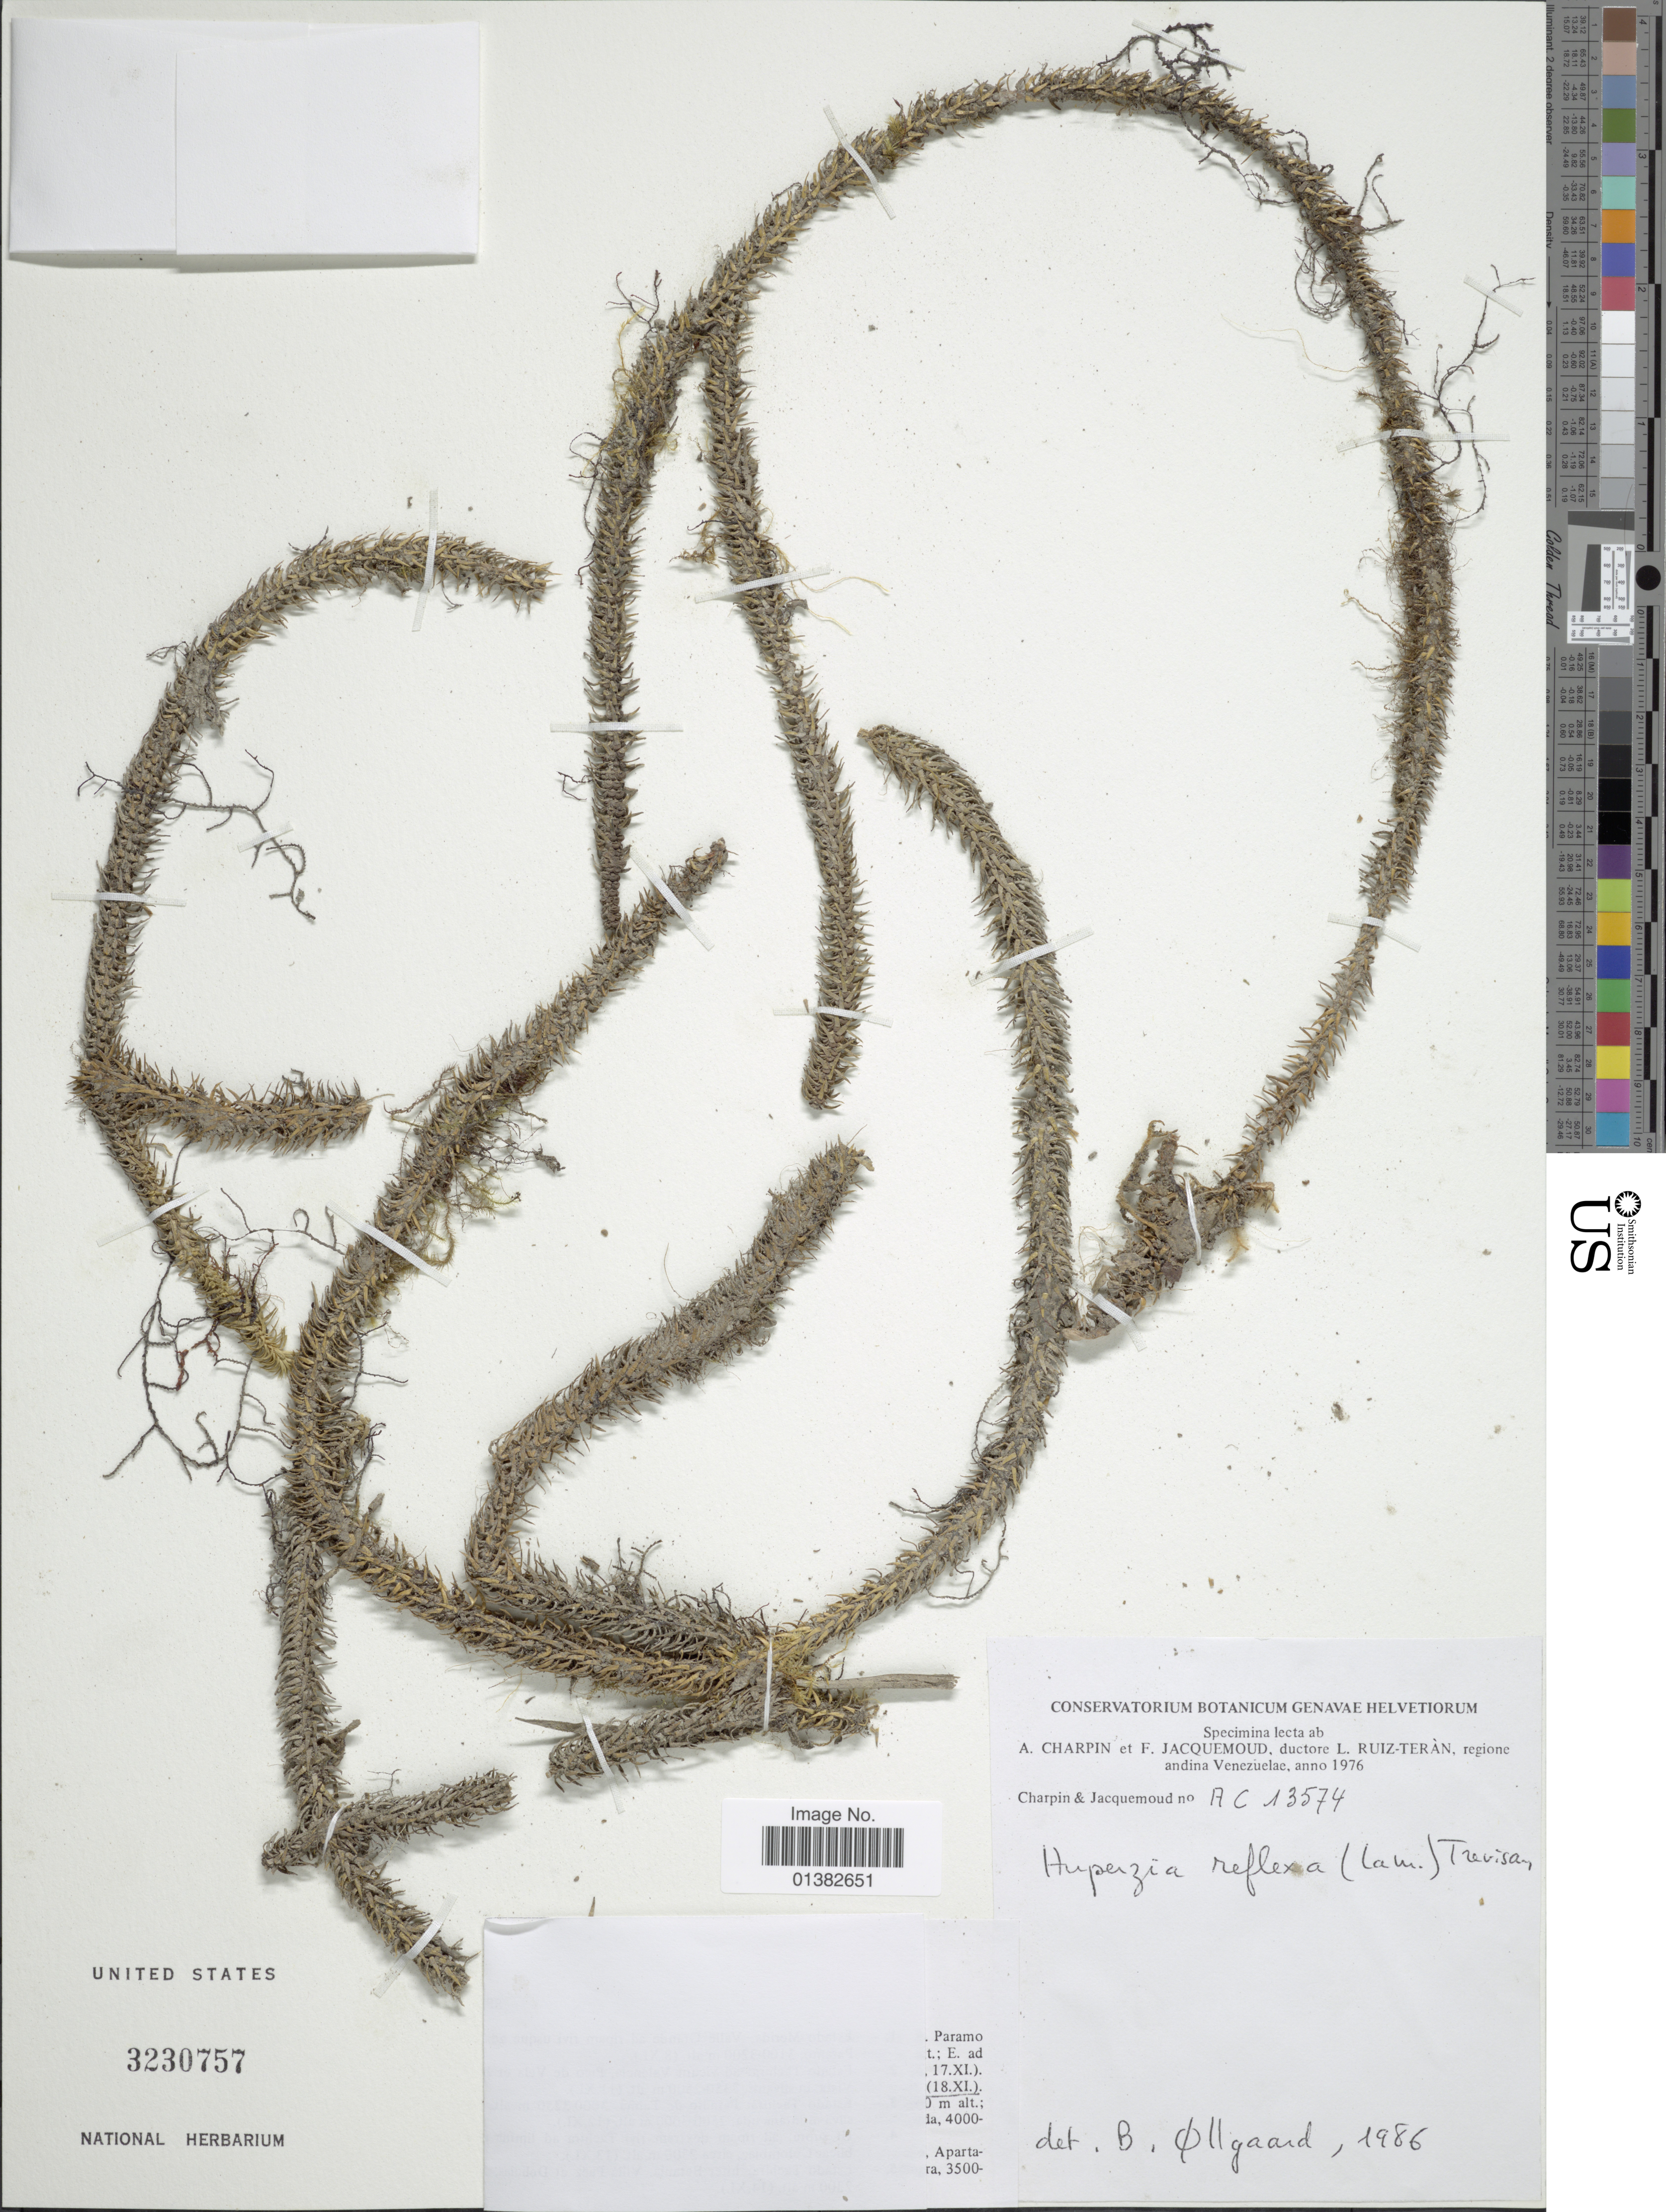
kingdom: Plantae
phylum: Tracheophyta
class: Lycopodiopsida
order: Lycopodiales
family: Lycopodiaceae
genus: Phlegmariurus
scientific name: Phlegmariurus reflexus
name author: (Lam.) B. Øllg.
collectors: A. Charpin, F. Jacquemoud & L. E. Ruíz-Terán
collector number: AC13574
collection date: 1976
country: Venezuela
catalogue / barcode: US 3230757